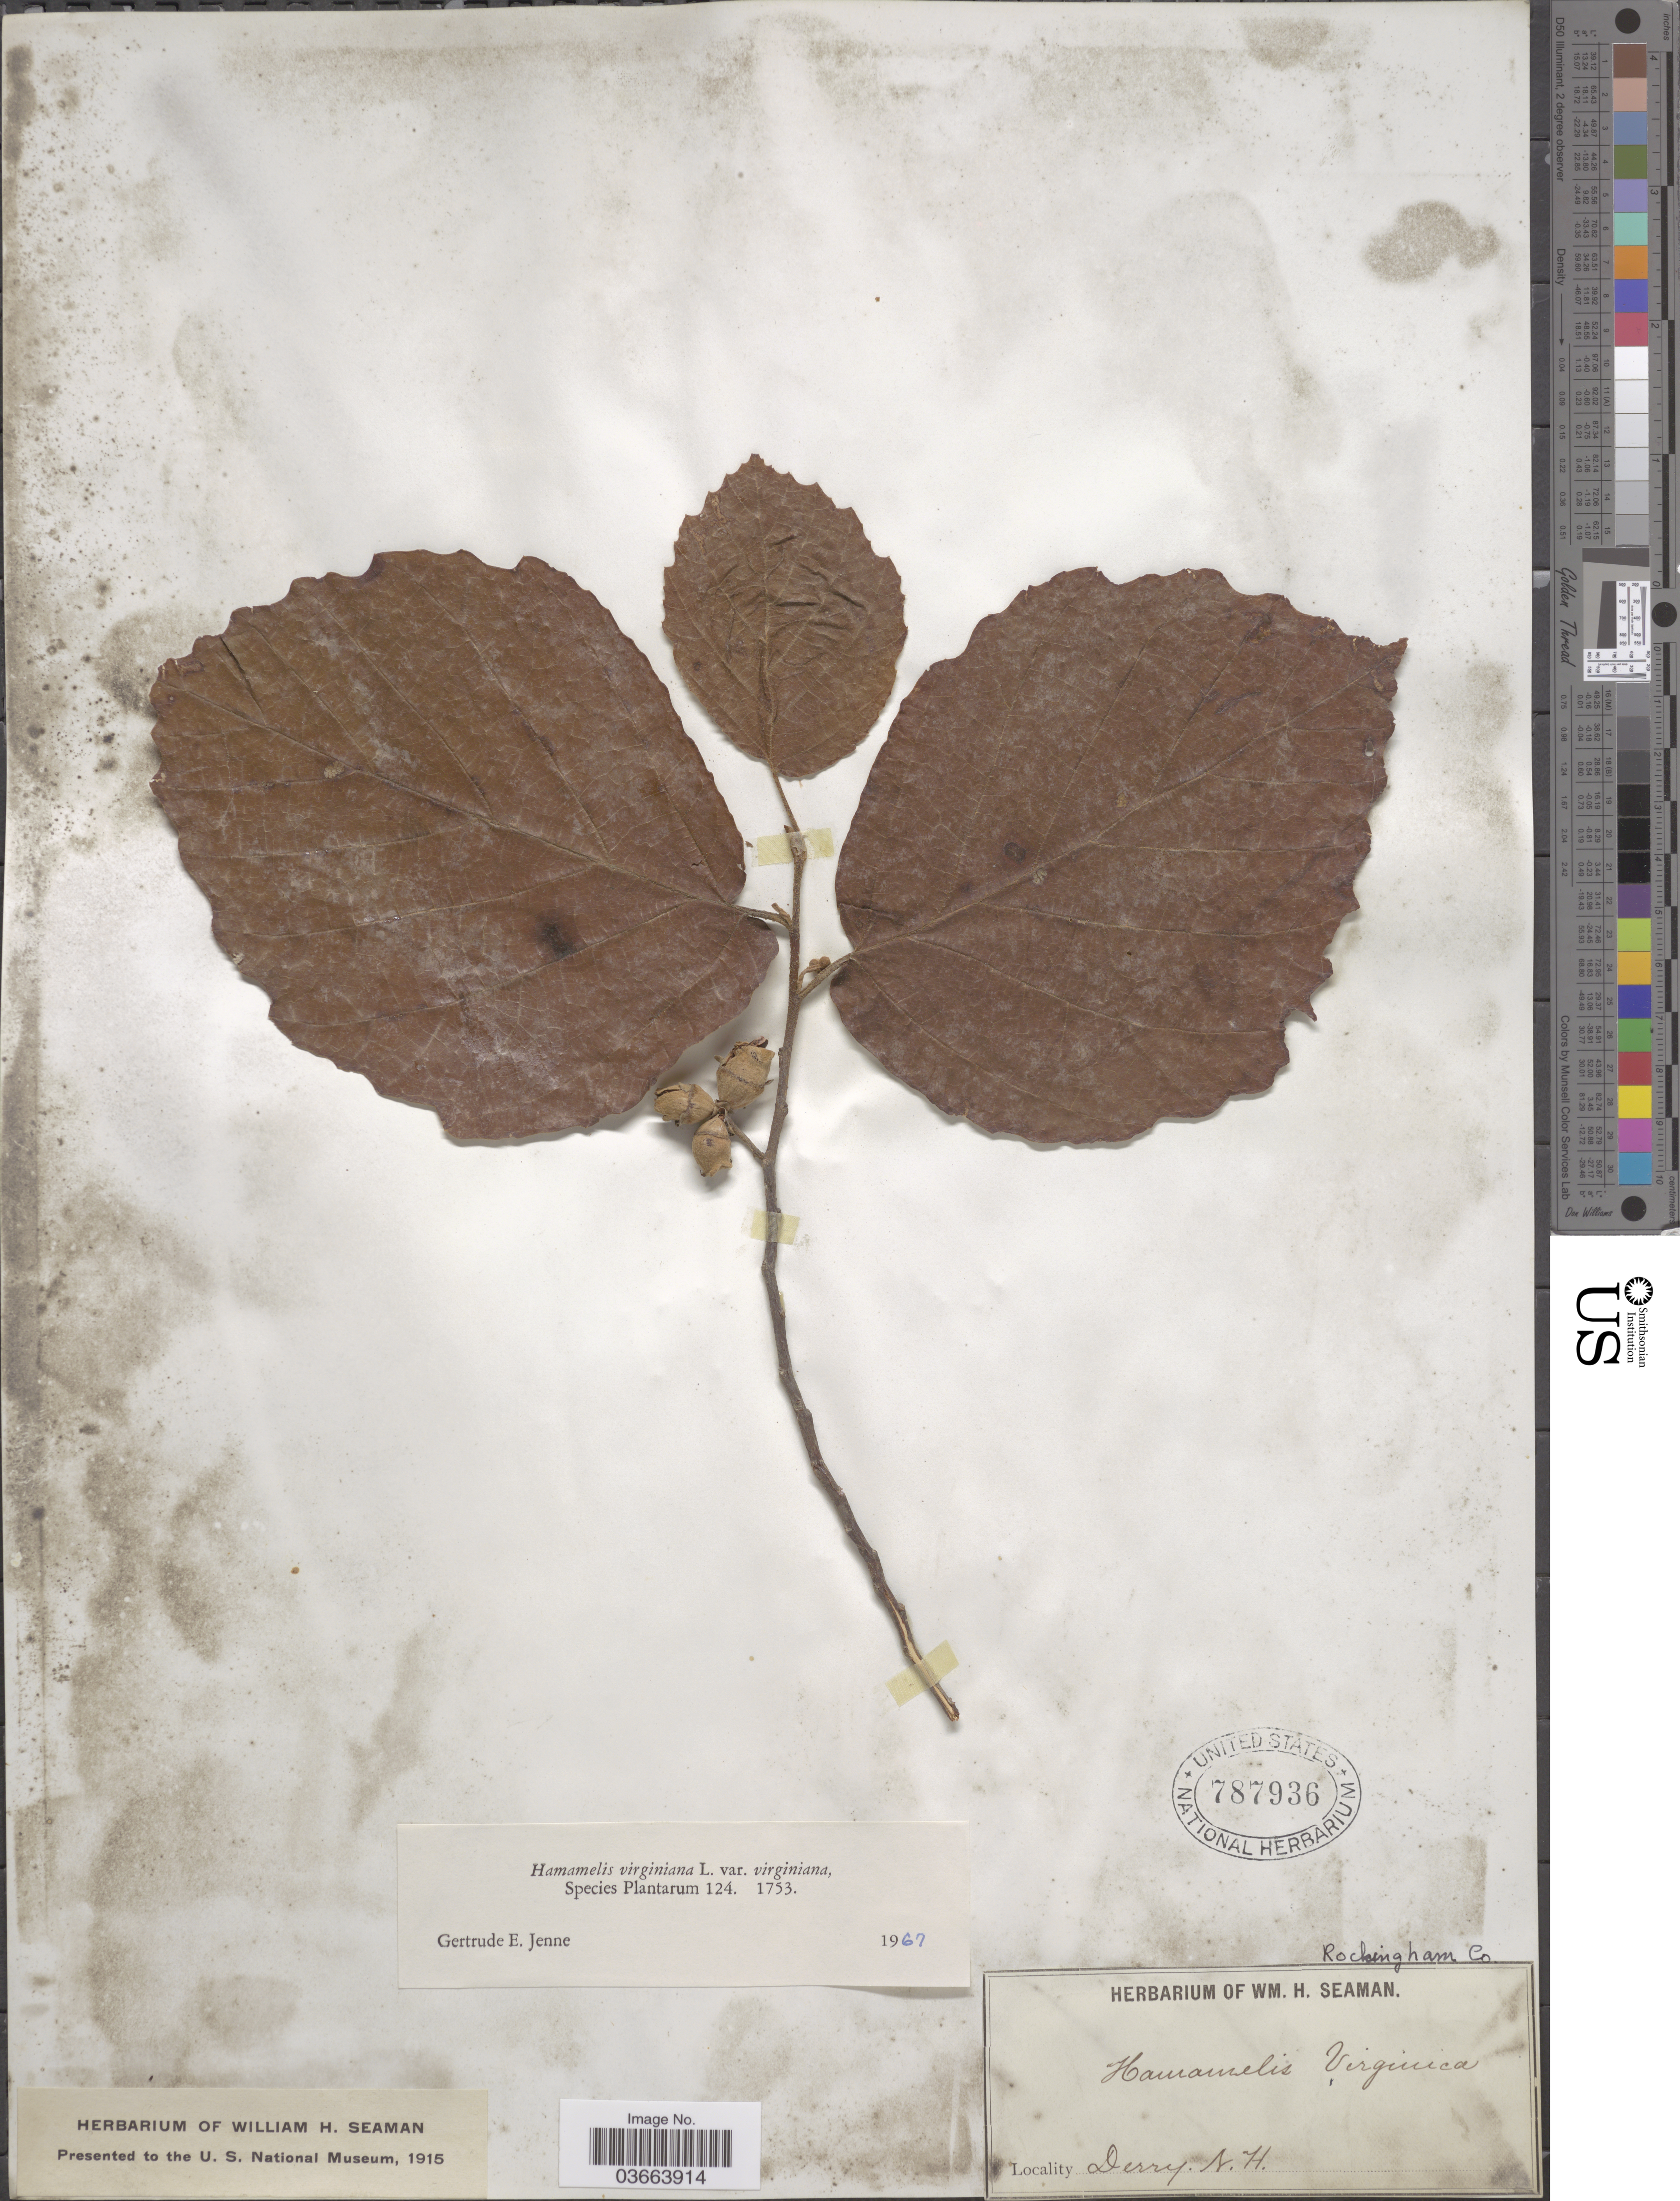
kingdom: Plantae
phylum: Tracheophyta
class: Magnoliopsida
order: Saxifragales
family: Hamamelidaceae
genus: Hamamelis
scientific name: Hamamelis virginiana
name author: L.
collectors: Ex herb. W. H. Seaman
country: United States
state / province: New Hampshire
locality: Derry. Rockingham Co.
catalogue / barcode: US 787936